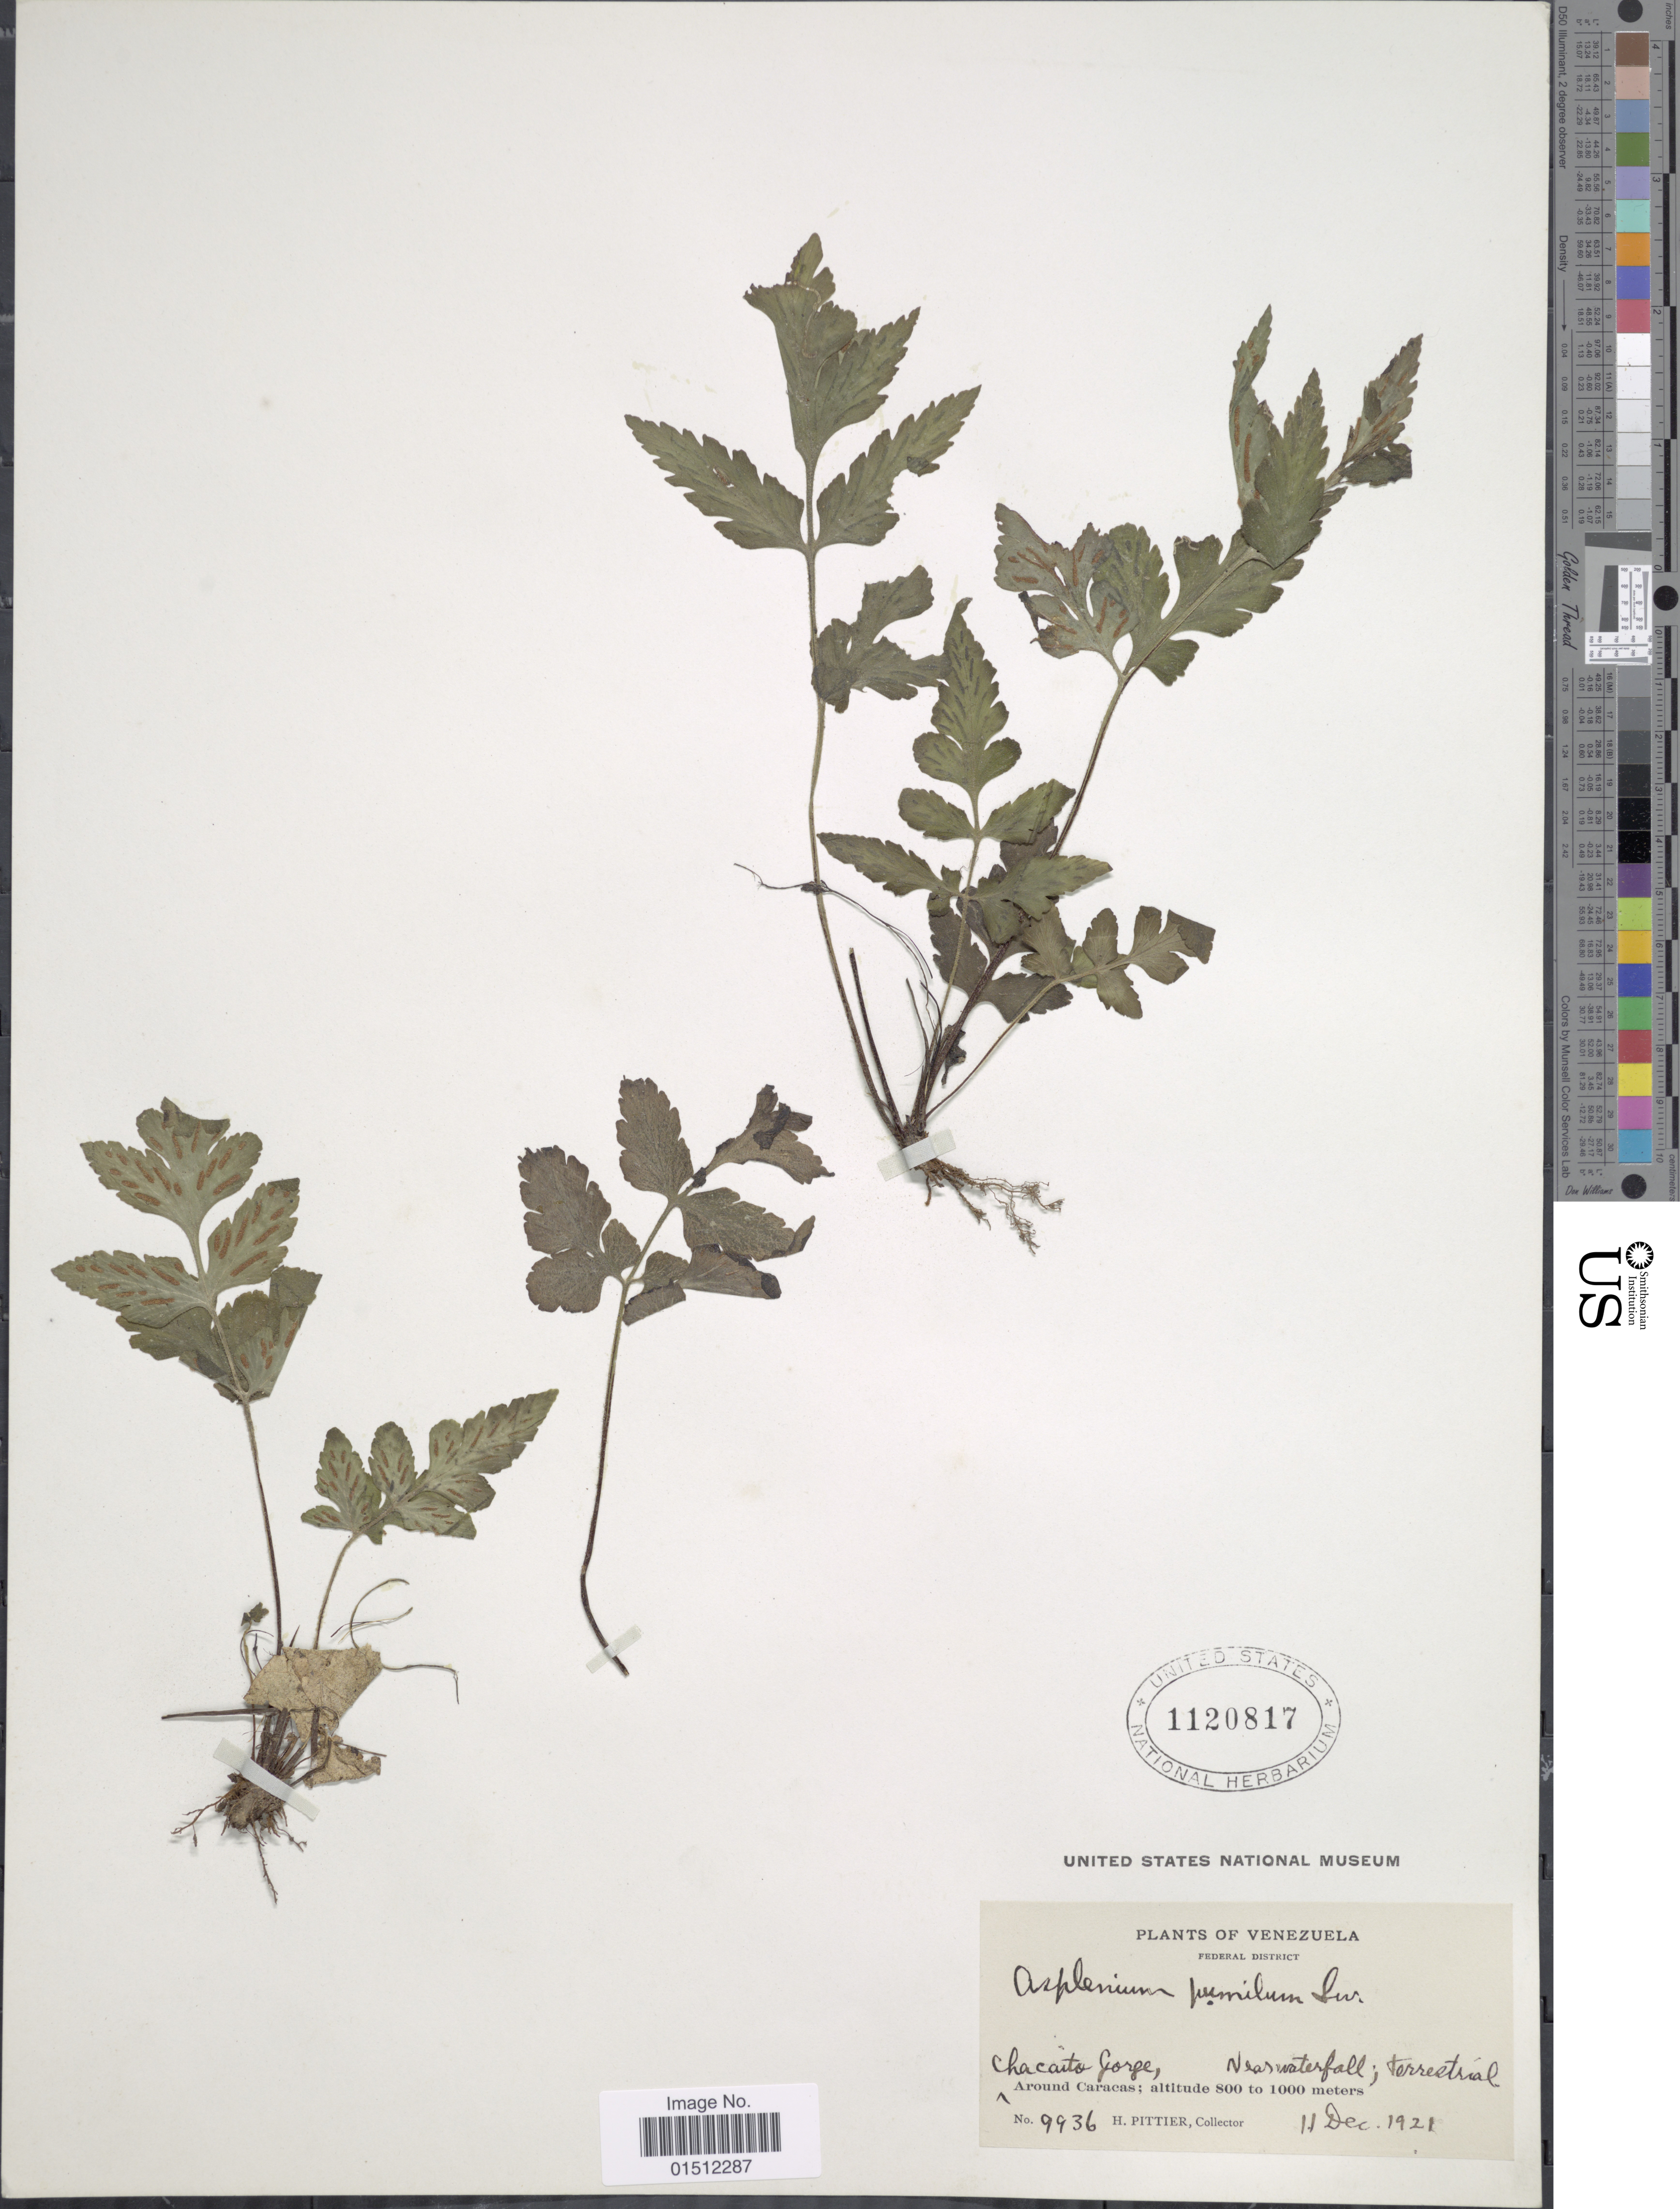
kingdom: Plantae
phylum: Tracheophyta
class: Polypodiopsida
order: Polypodiales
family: Aspleniaceae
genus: Asplenium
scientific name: Asplenium pumilum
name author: Sw.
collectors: H. F. Pittier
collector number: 9936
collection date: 1921-12-11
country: Venezuela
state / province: Distrito Federal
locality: Chacarto Gorge, around Caracas, near waterfall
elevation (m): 800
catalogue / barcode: US 1120817